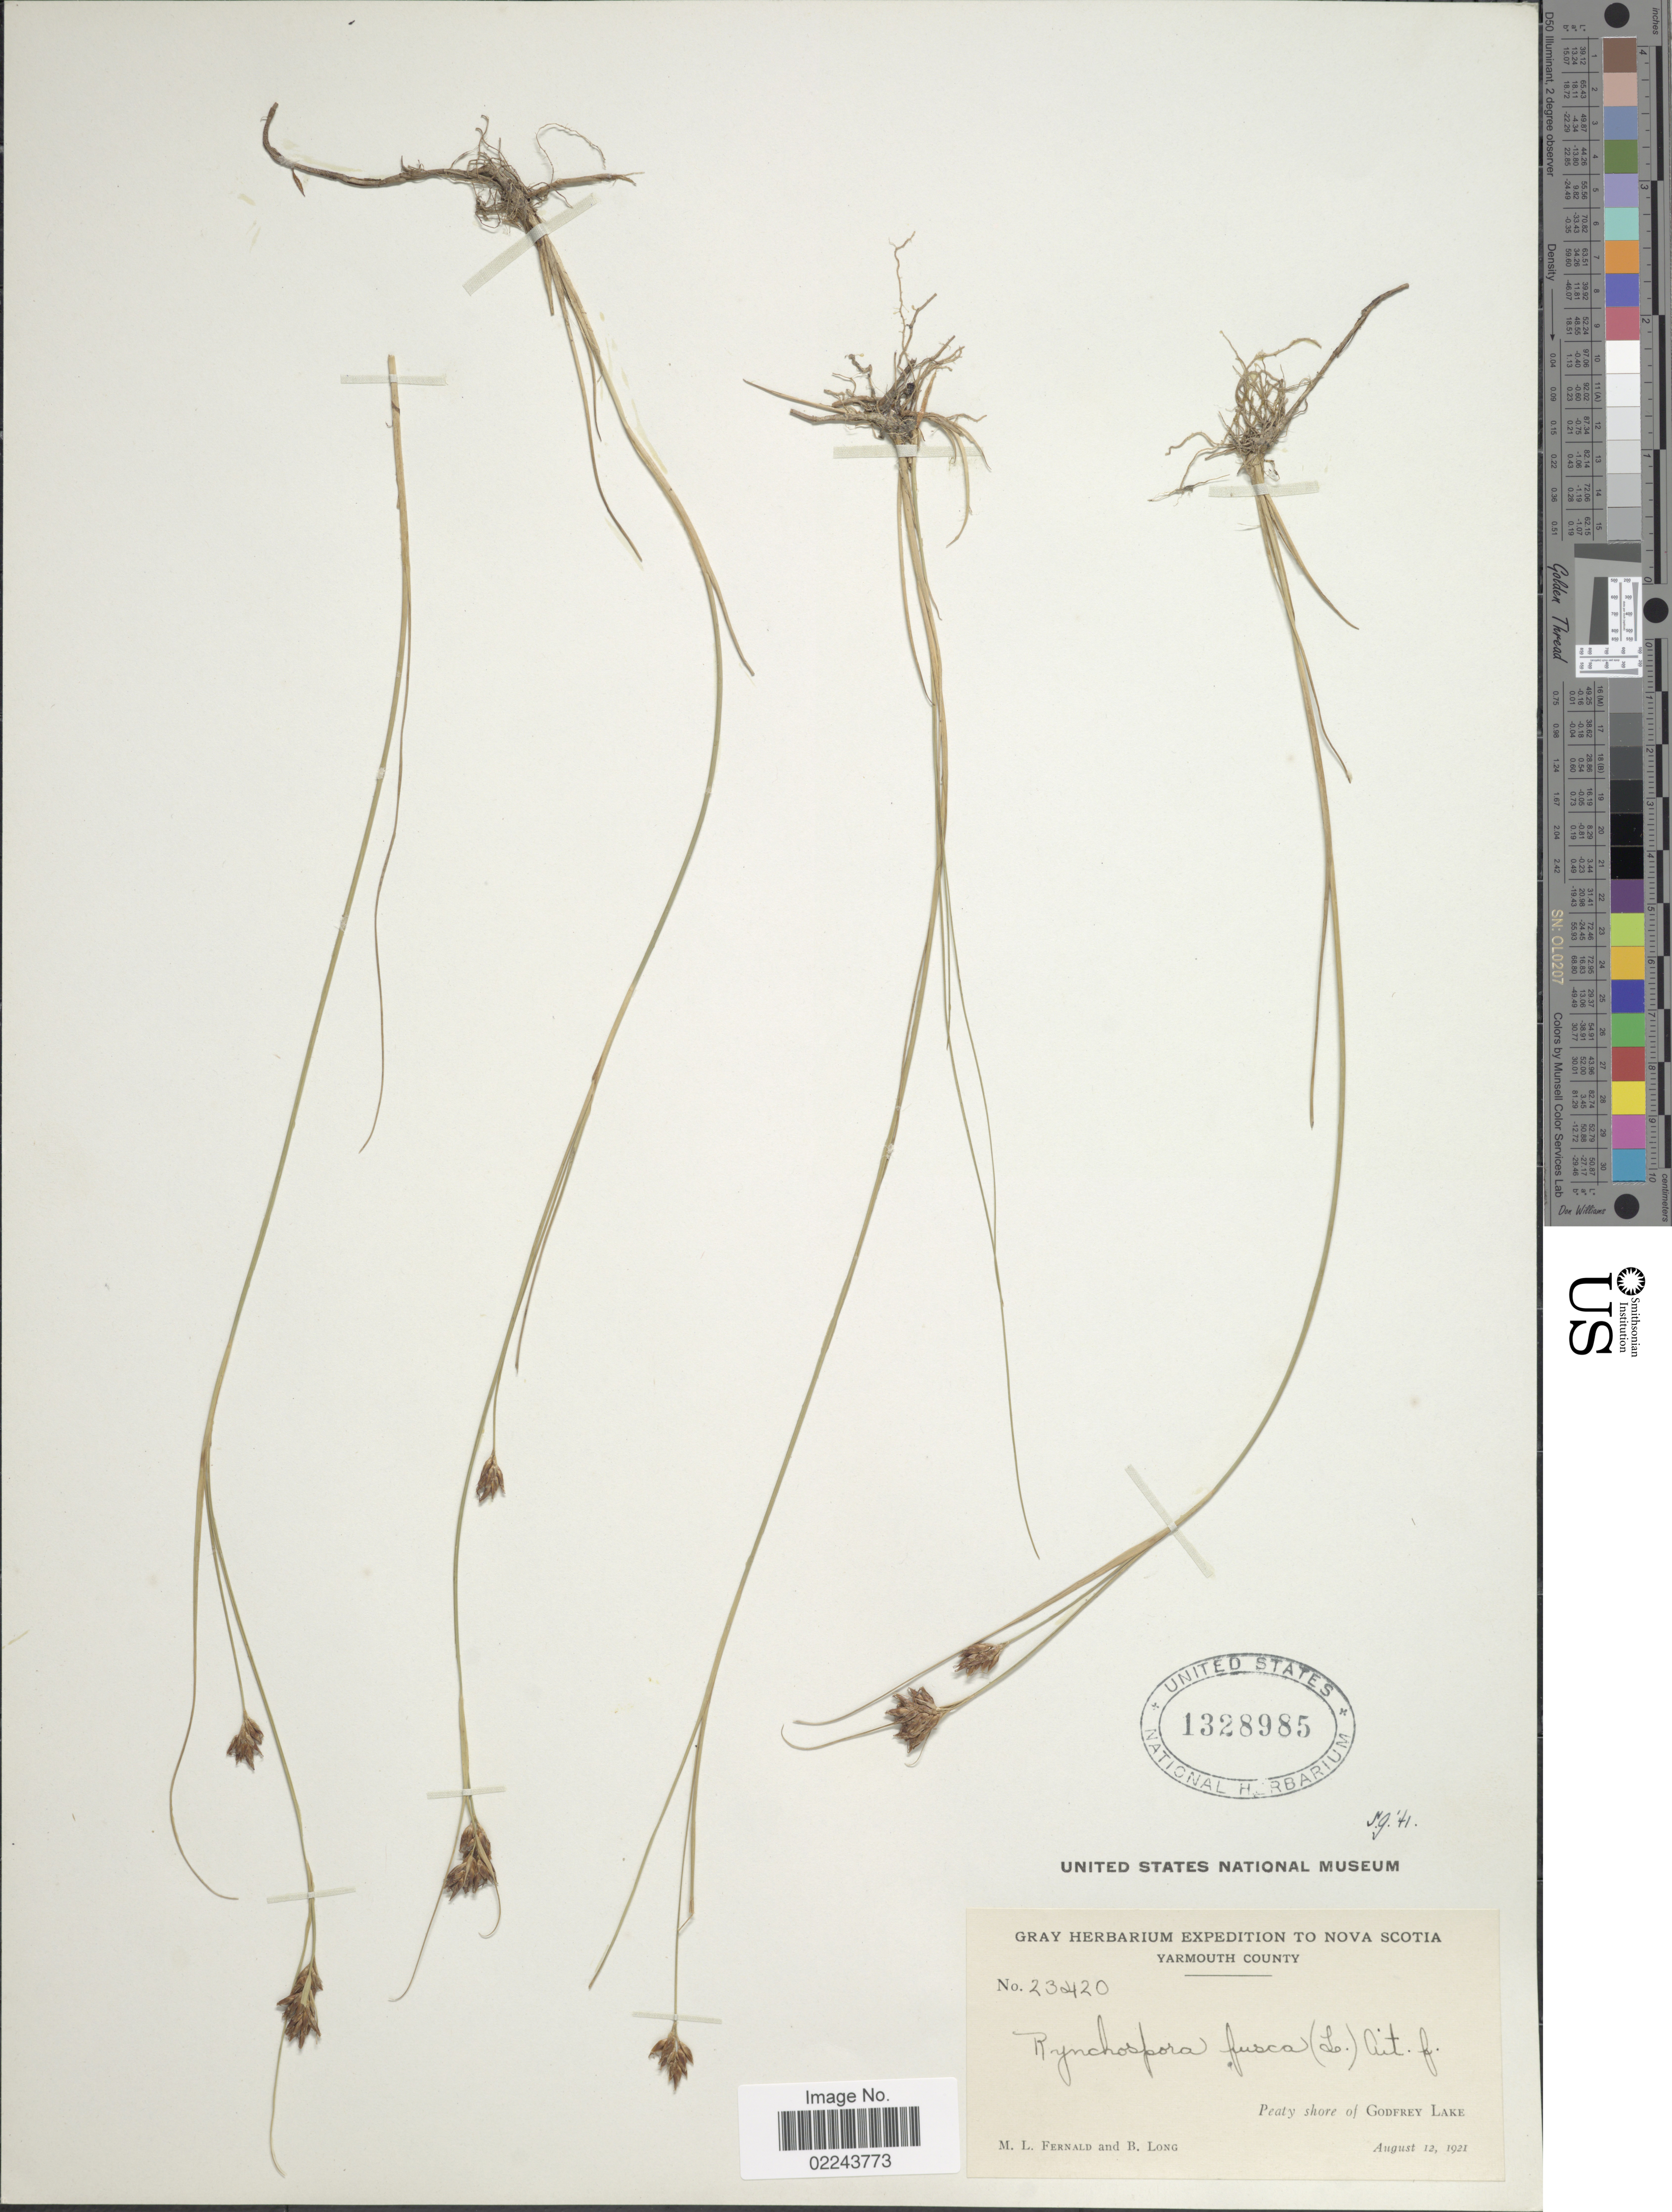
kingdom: Plantae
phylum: Tracheophyta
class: Liliopsida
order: Poales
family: Cyperaceae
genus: Rhynchospora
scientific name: Rhynchospora fusca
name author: (L.) W.T. Aiton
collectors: M. L. Fernald & B. Long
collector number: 23420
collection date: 1921-08-12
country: Canada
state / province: Nova Scotia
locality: Yarmouth County, shore of Godfrey Lake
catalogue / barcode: US 1328985